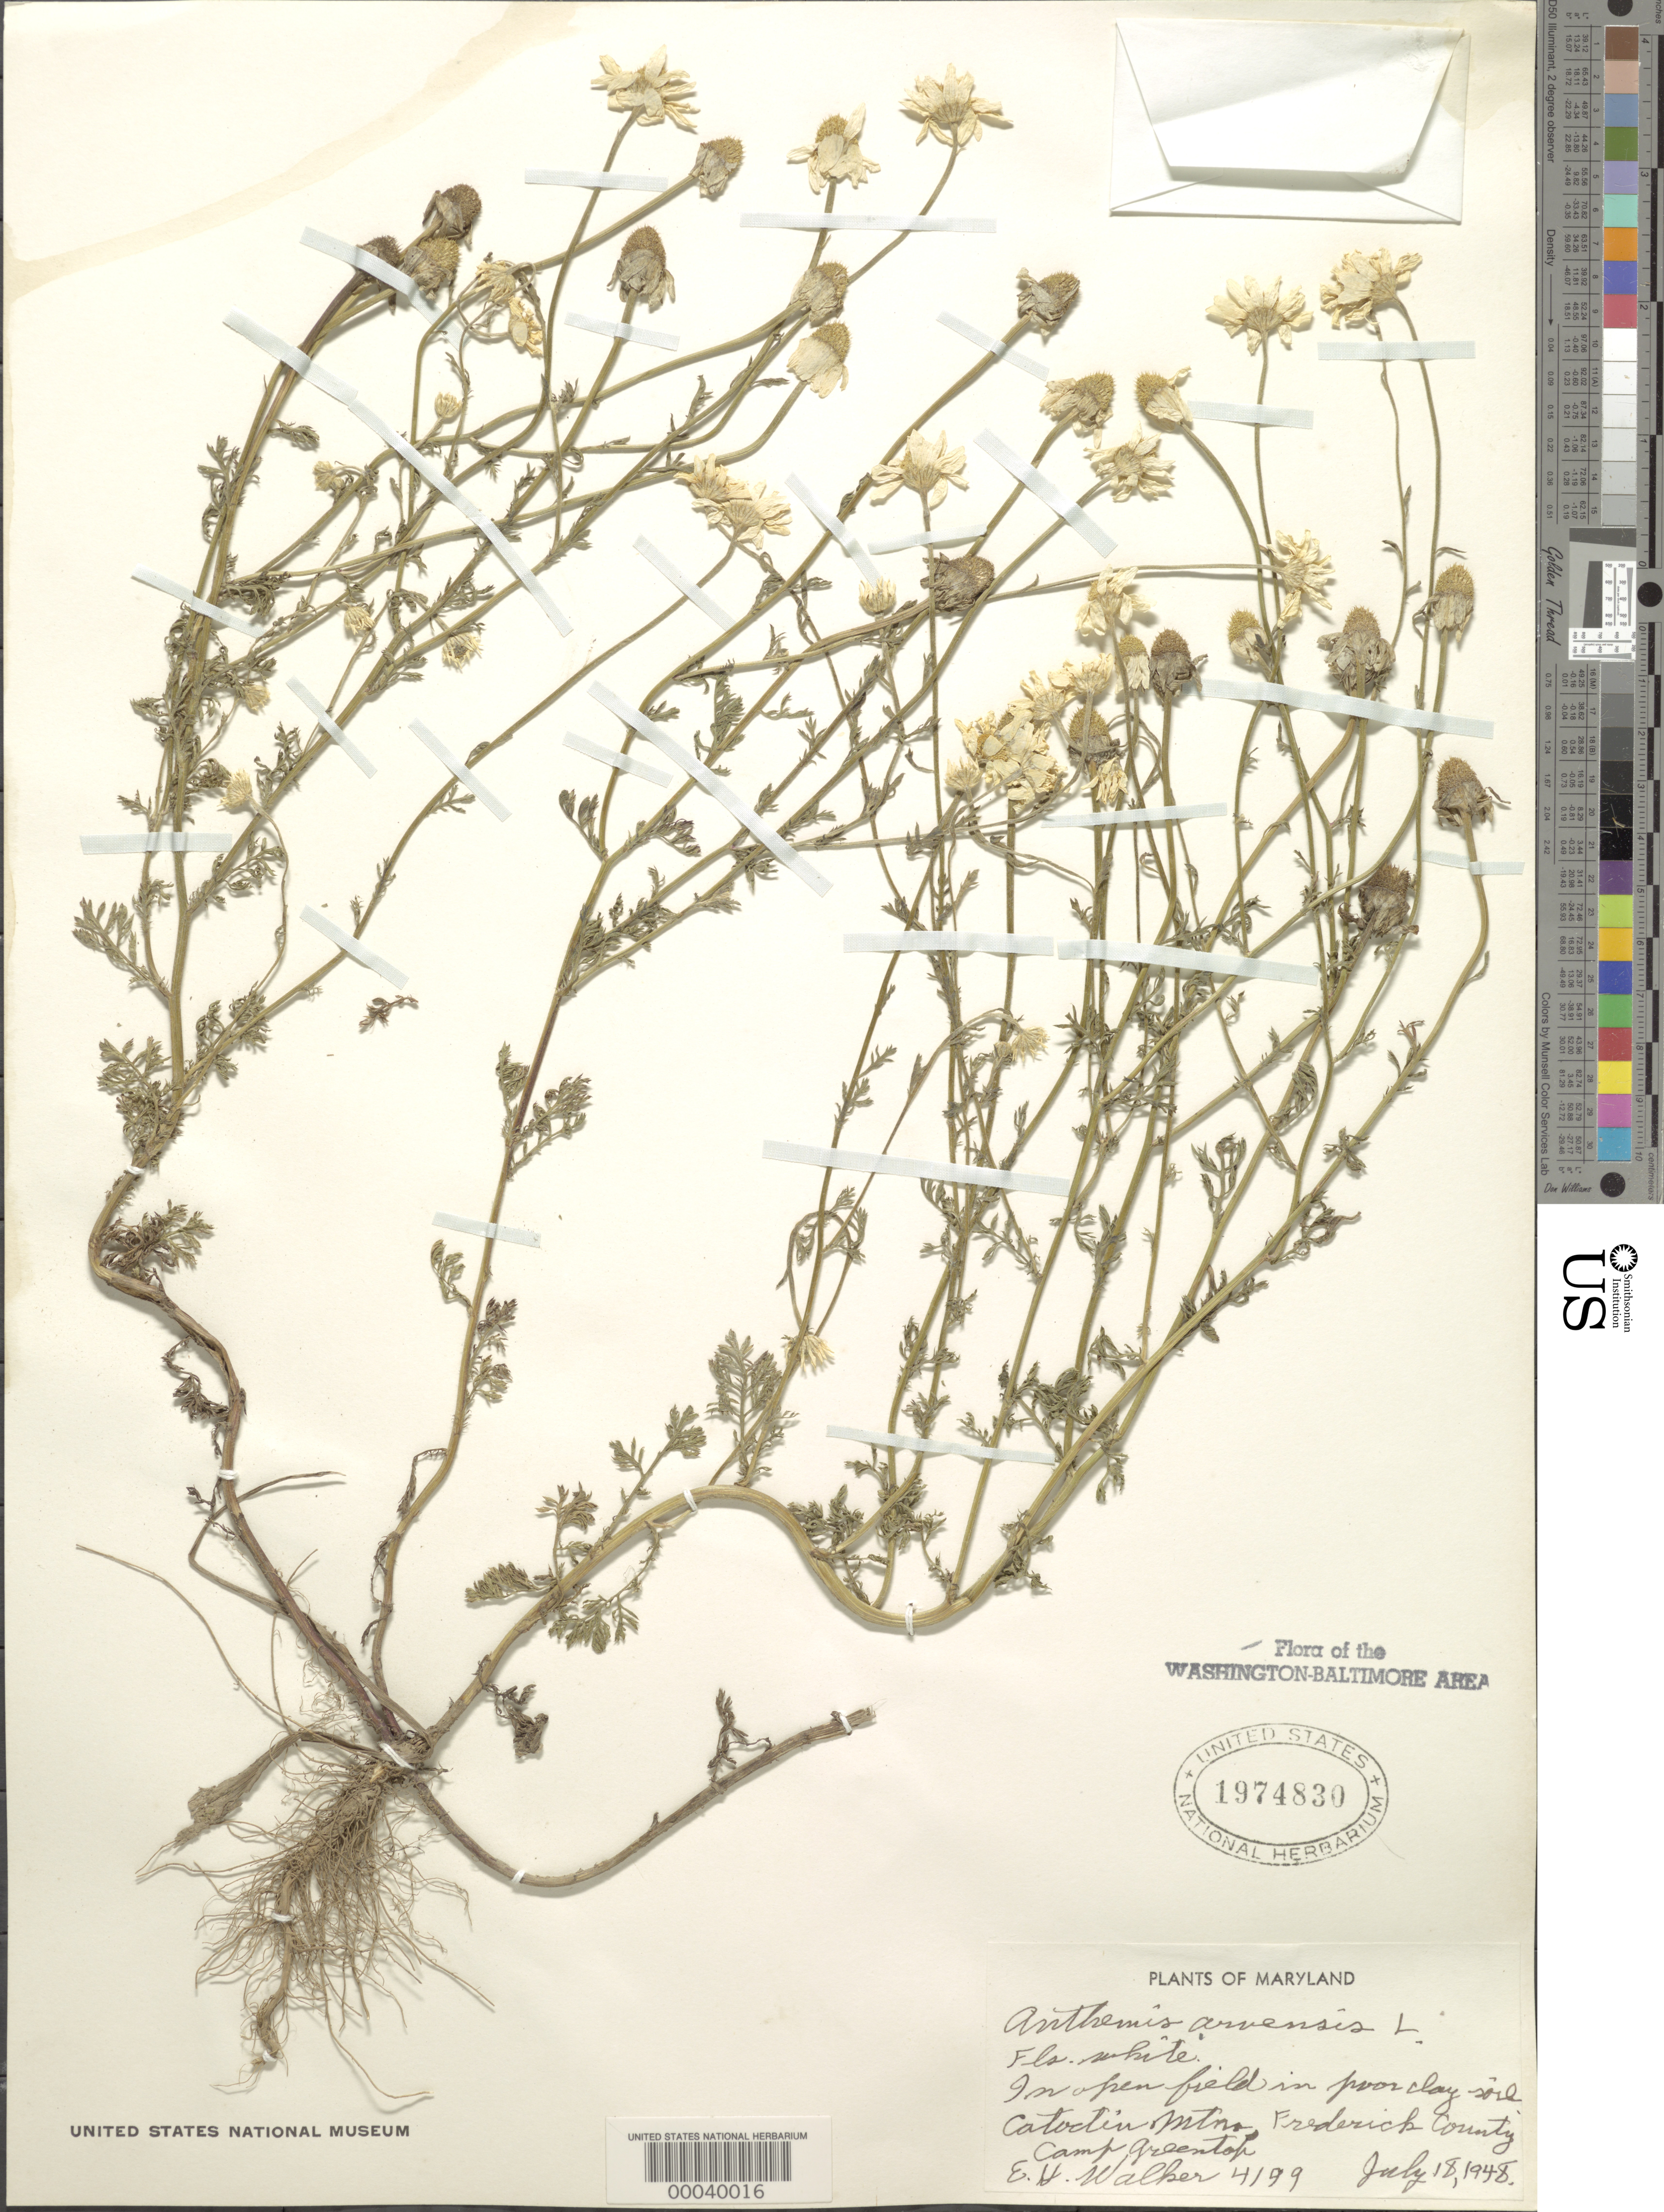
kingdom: Plantae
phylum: Tracheophyta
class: Magnoliopsida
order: Asterales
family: Asteraceae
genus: Anthemis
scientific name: Anthemis arvensis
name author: L.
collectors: E. H. Walker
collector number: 4199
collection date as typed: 18 Jul 1948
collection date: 1948-07-18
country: United States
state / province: Maryland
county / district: Frederick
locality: Catoctin Mountains Camp Greentop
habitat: Open field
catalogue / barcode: US 1974830